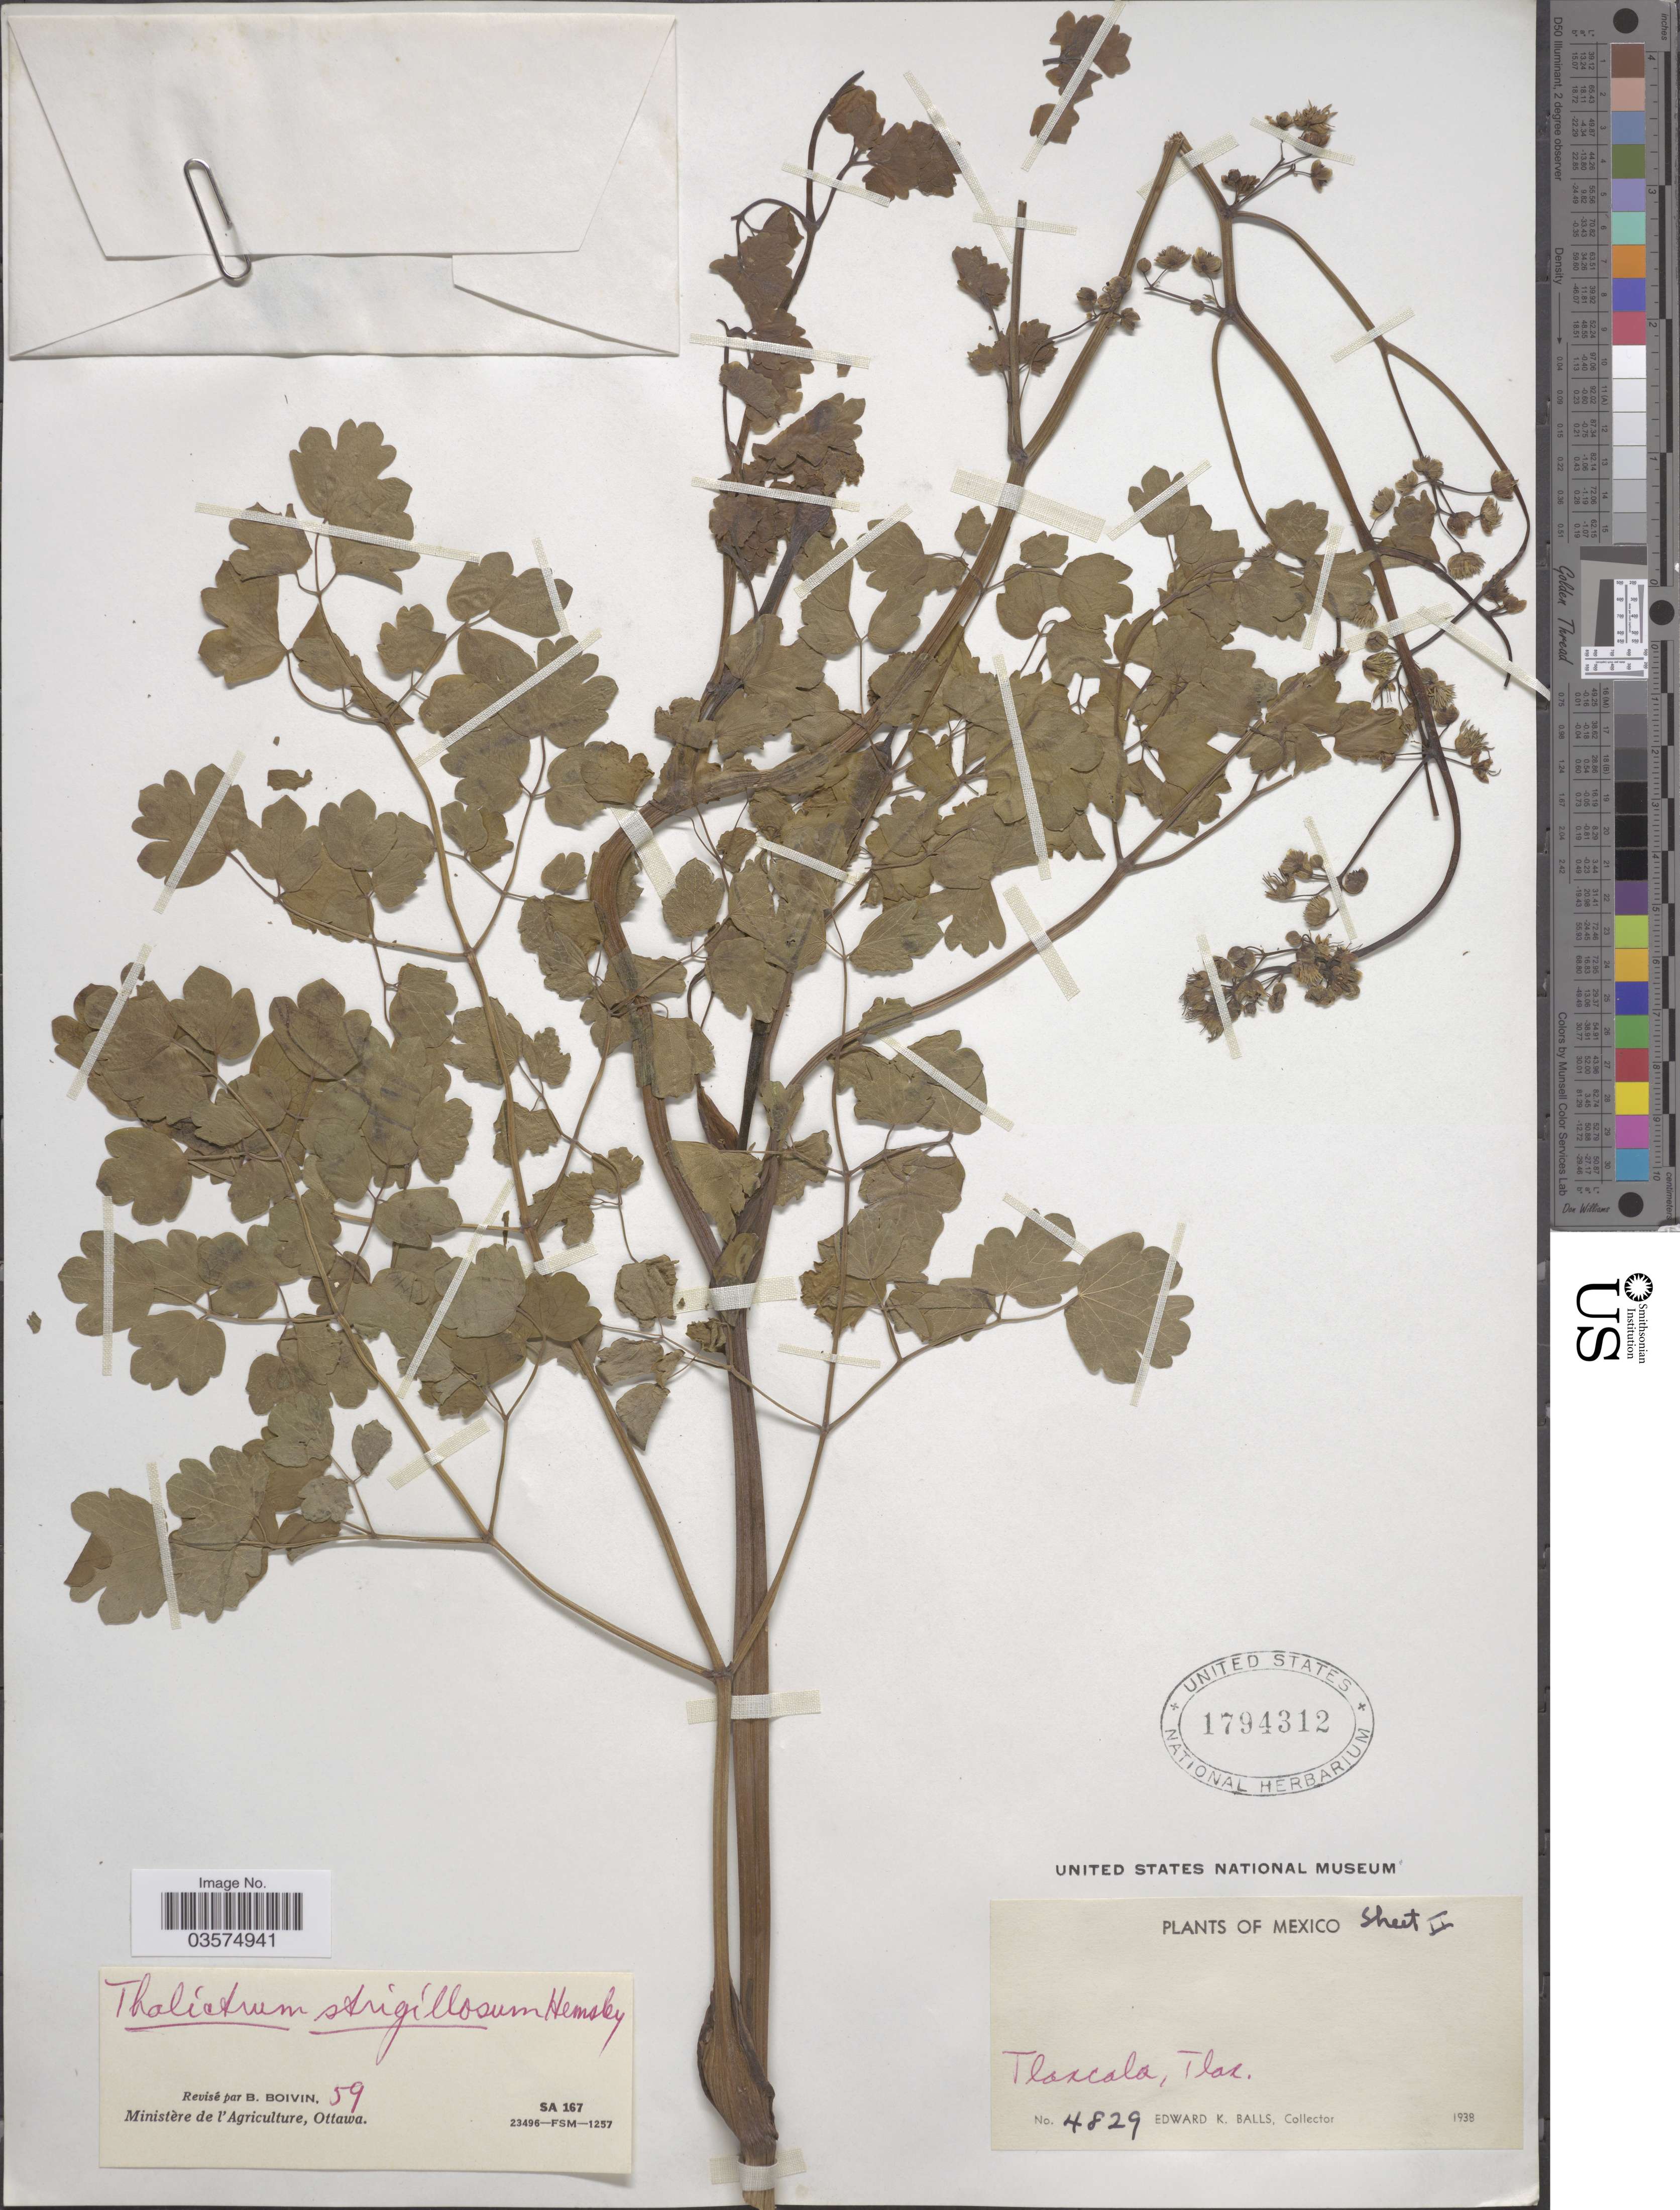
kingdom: Plantae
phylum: Tracheophyta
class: Magnoliopsida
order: Ranunculales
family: Ranunculaceae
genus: Thalictrum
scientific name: Thalictrum strigillosum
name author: Hemsl.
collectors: E. K. Balls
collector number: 4829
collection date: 1938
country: Mexico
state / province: Tlaxcala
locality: Tlaxcala.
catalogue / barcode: US 1794312